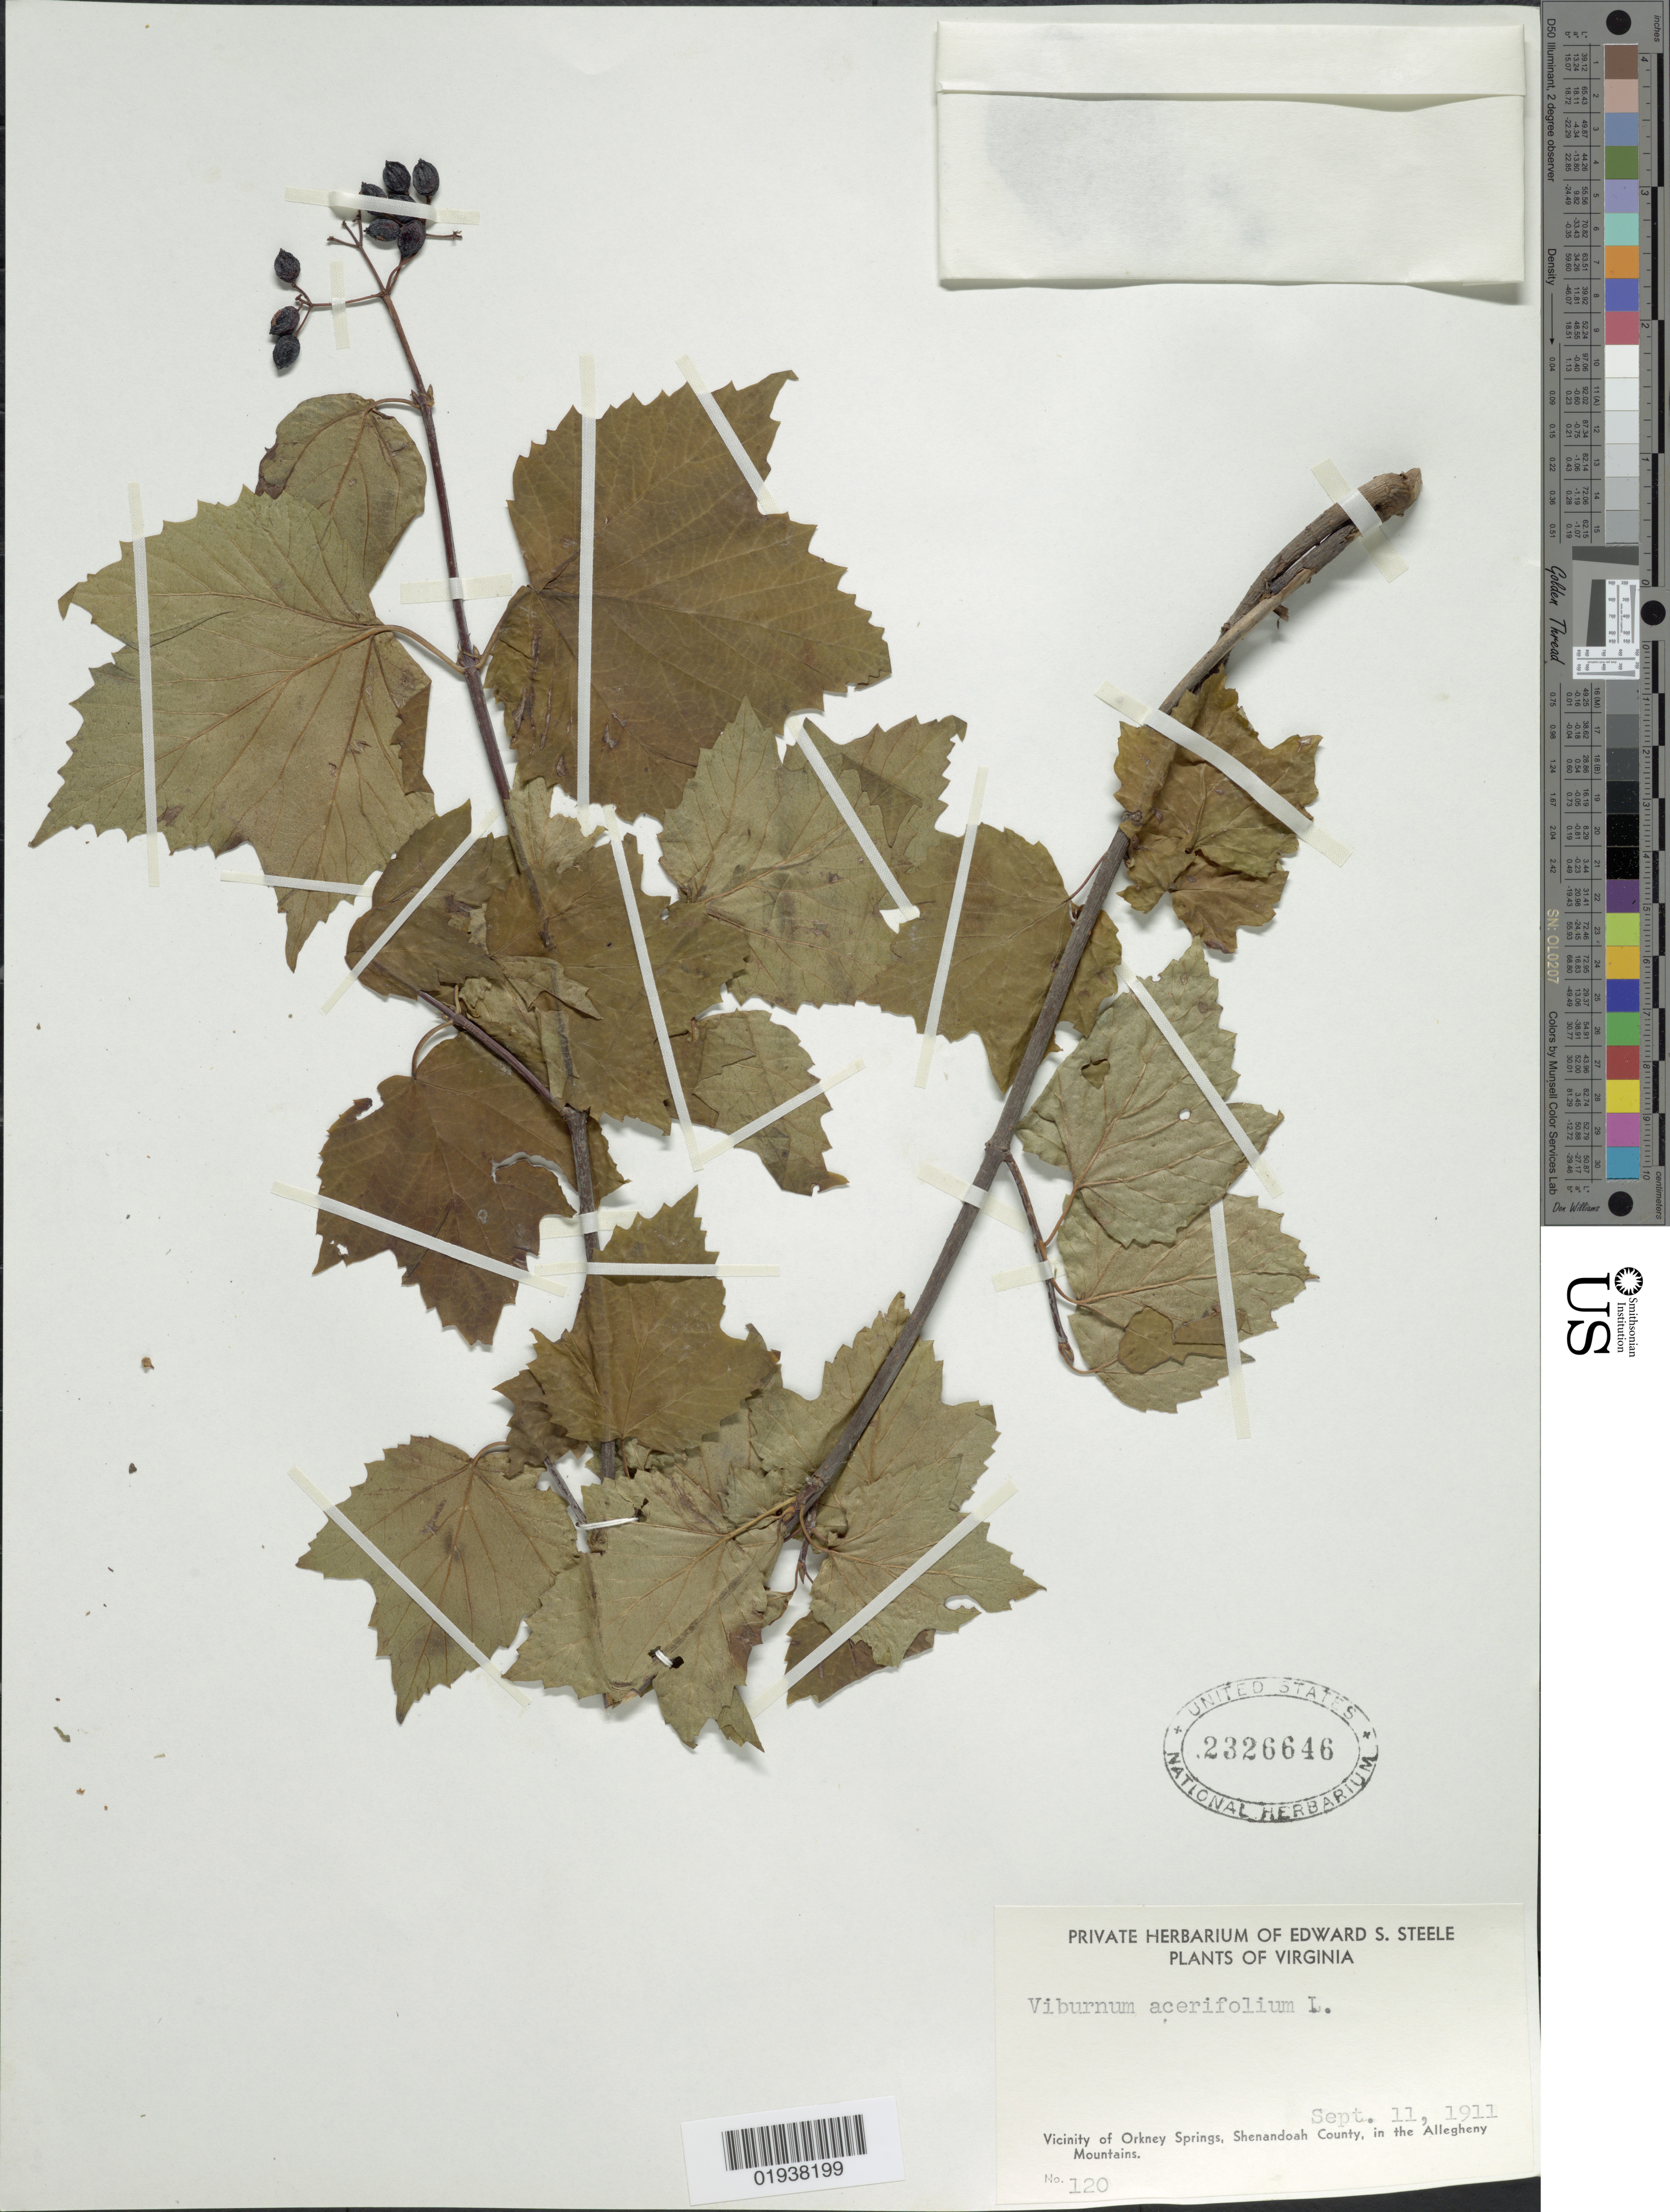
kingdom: Plantae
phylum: Tracheophyta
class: Magnoliopsida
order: Dipsacales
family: Viburnaceae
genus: Viburnum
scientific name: Viburnum acerifolium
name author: L.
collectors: E. Steele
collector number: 120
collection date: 1911-09-11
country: United States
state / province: Virginia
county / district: Shenandoah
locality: Vicinity of Orkney Springs, Shenandoah County, in the Allegheny Mountains.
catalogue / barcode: US 2326646